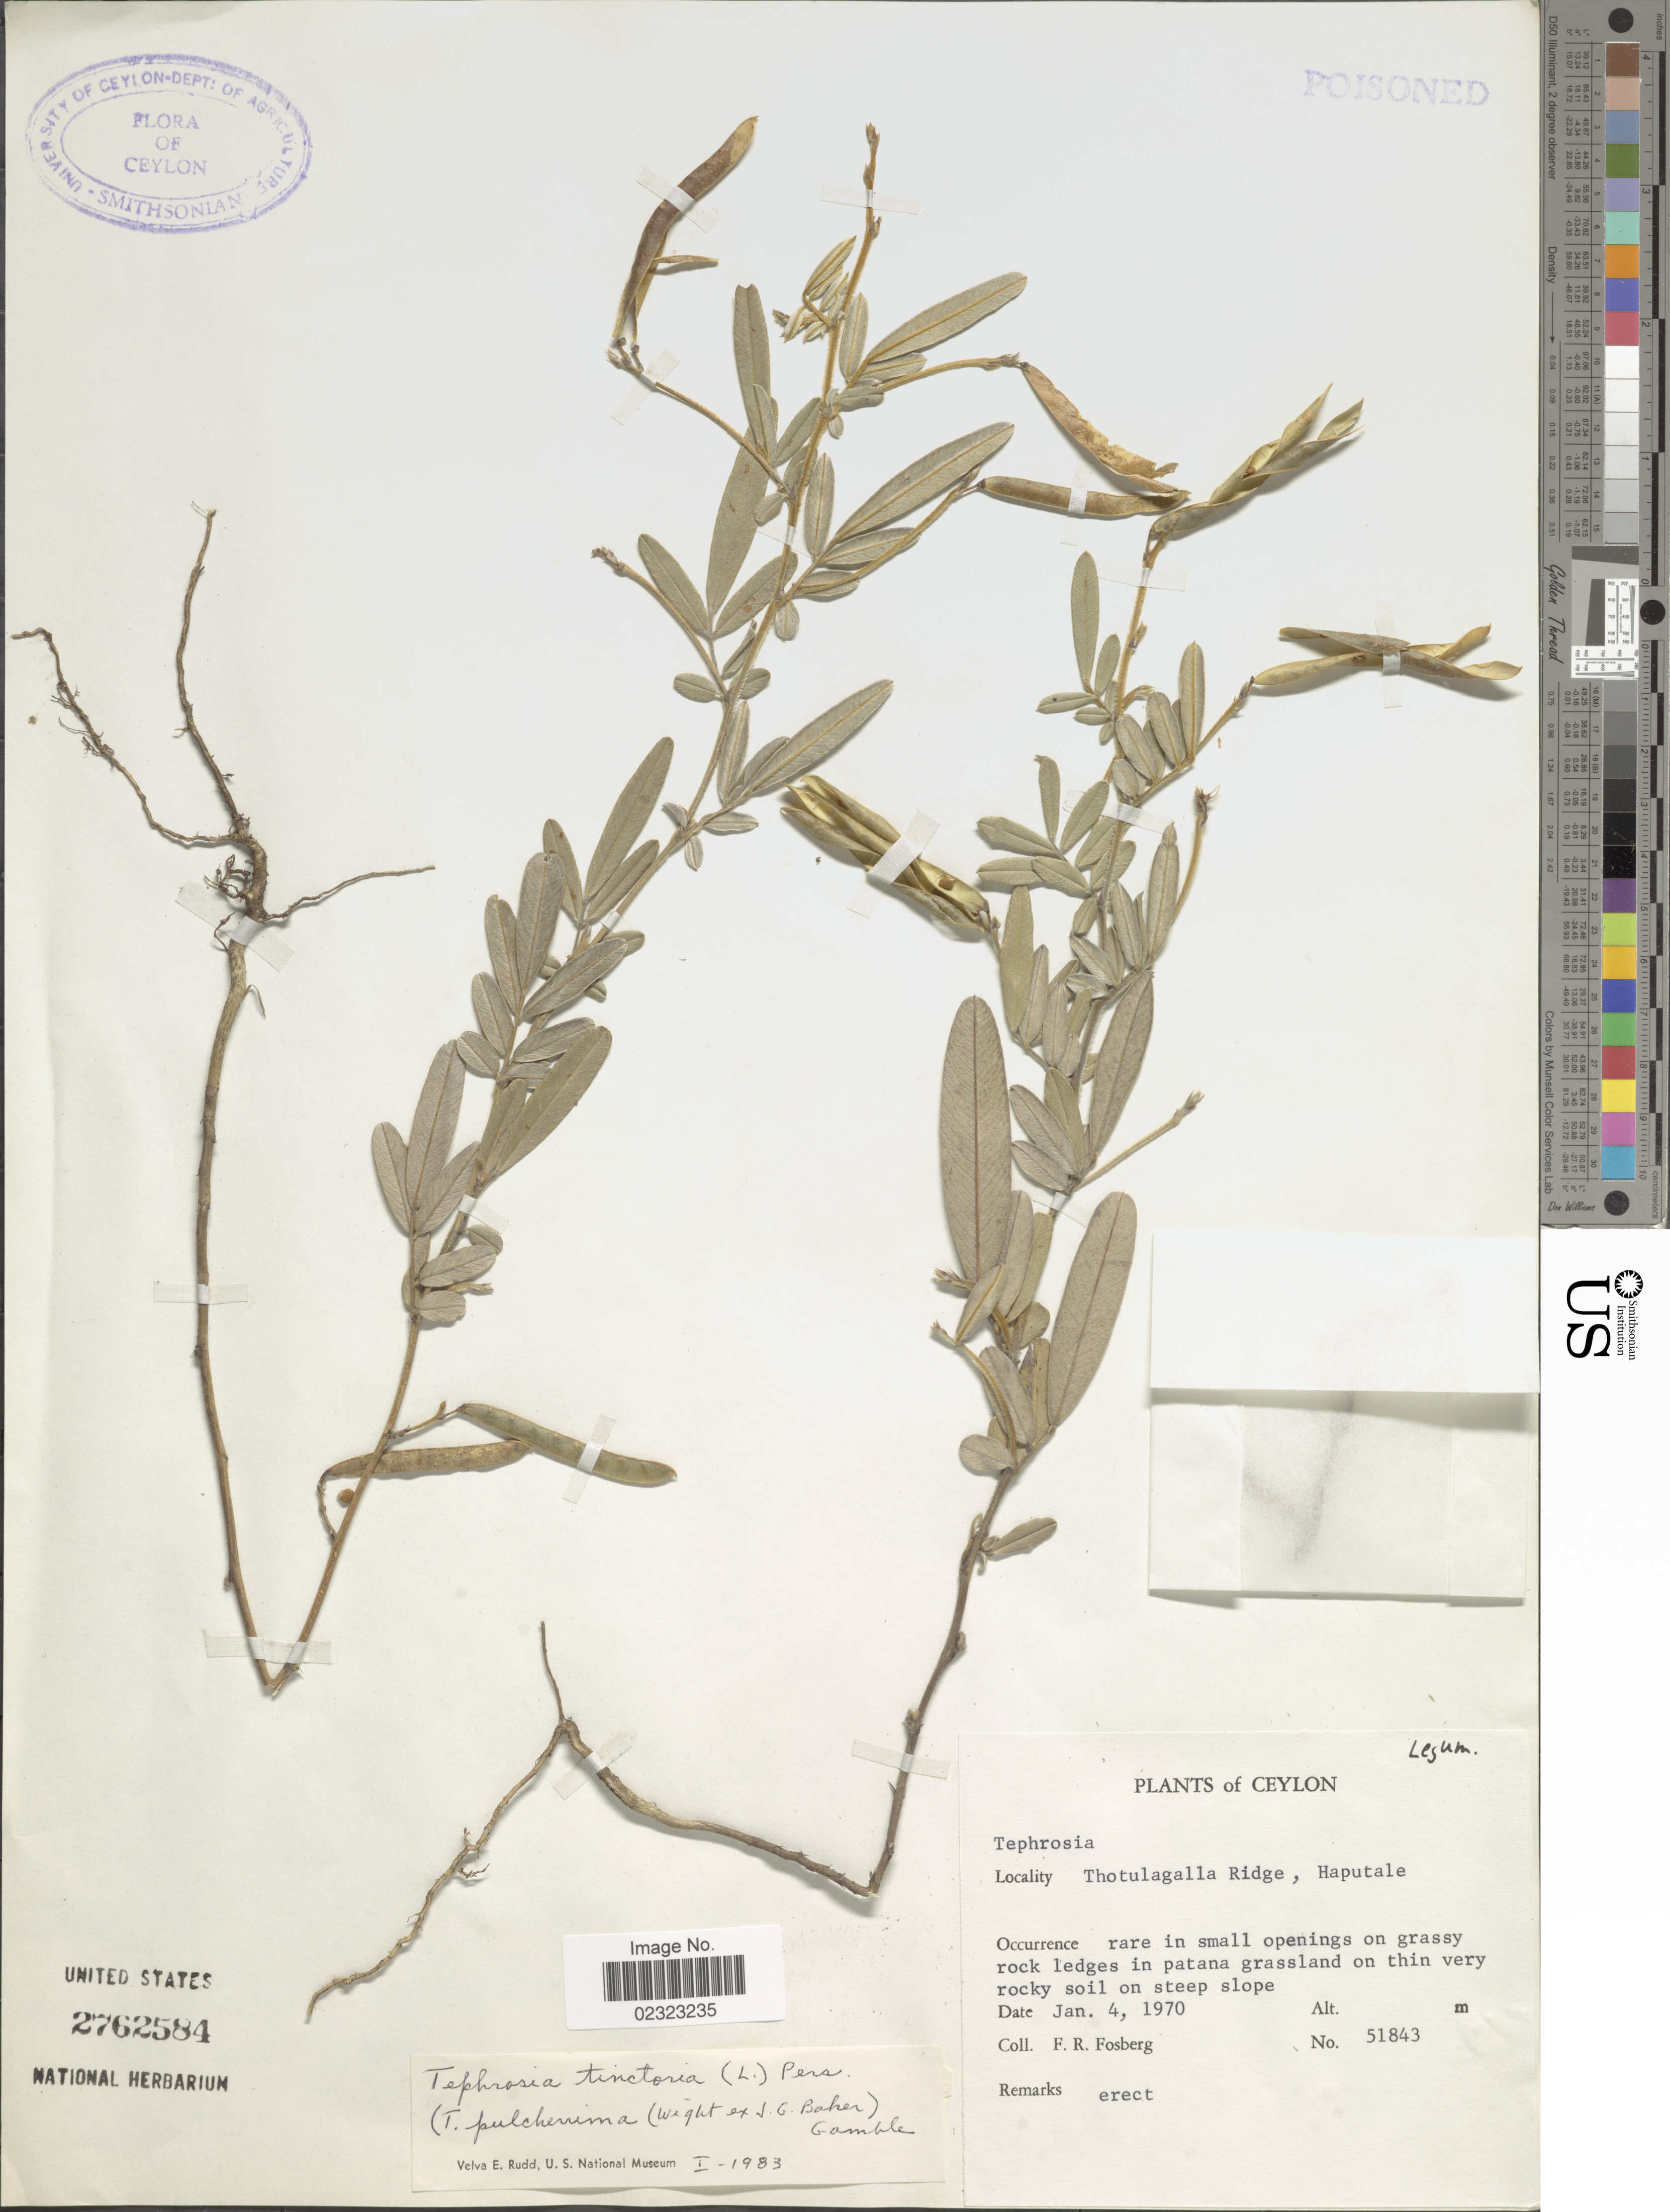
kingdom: Plantae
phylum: Tracheophyta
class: Magnoliopsida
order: Fabales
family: Fabaceae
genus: Tephrosia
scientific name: Tephrosia tinctoria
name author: Pers.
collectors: F. R. Fosberg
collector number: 51843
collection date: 1970-01-04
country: Sri Lanka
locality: Ceylon, on steep slope, Thotulgalla Ridge, Haputale.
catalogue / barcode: US 2762584